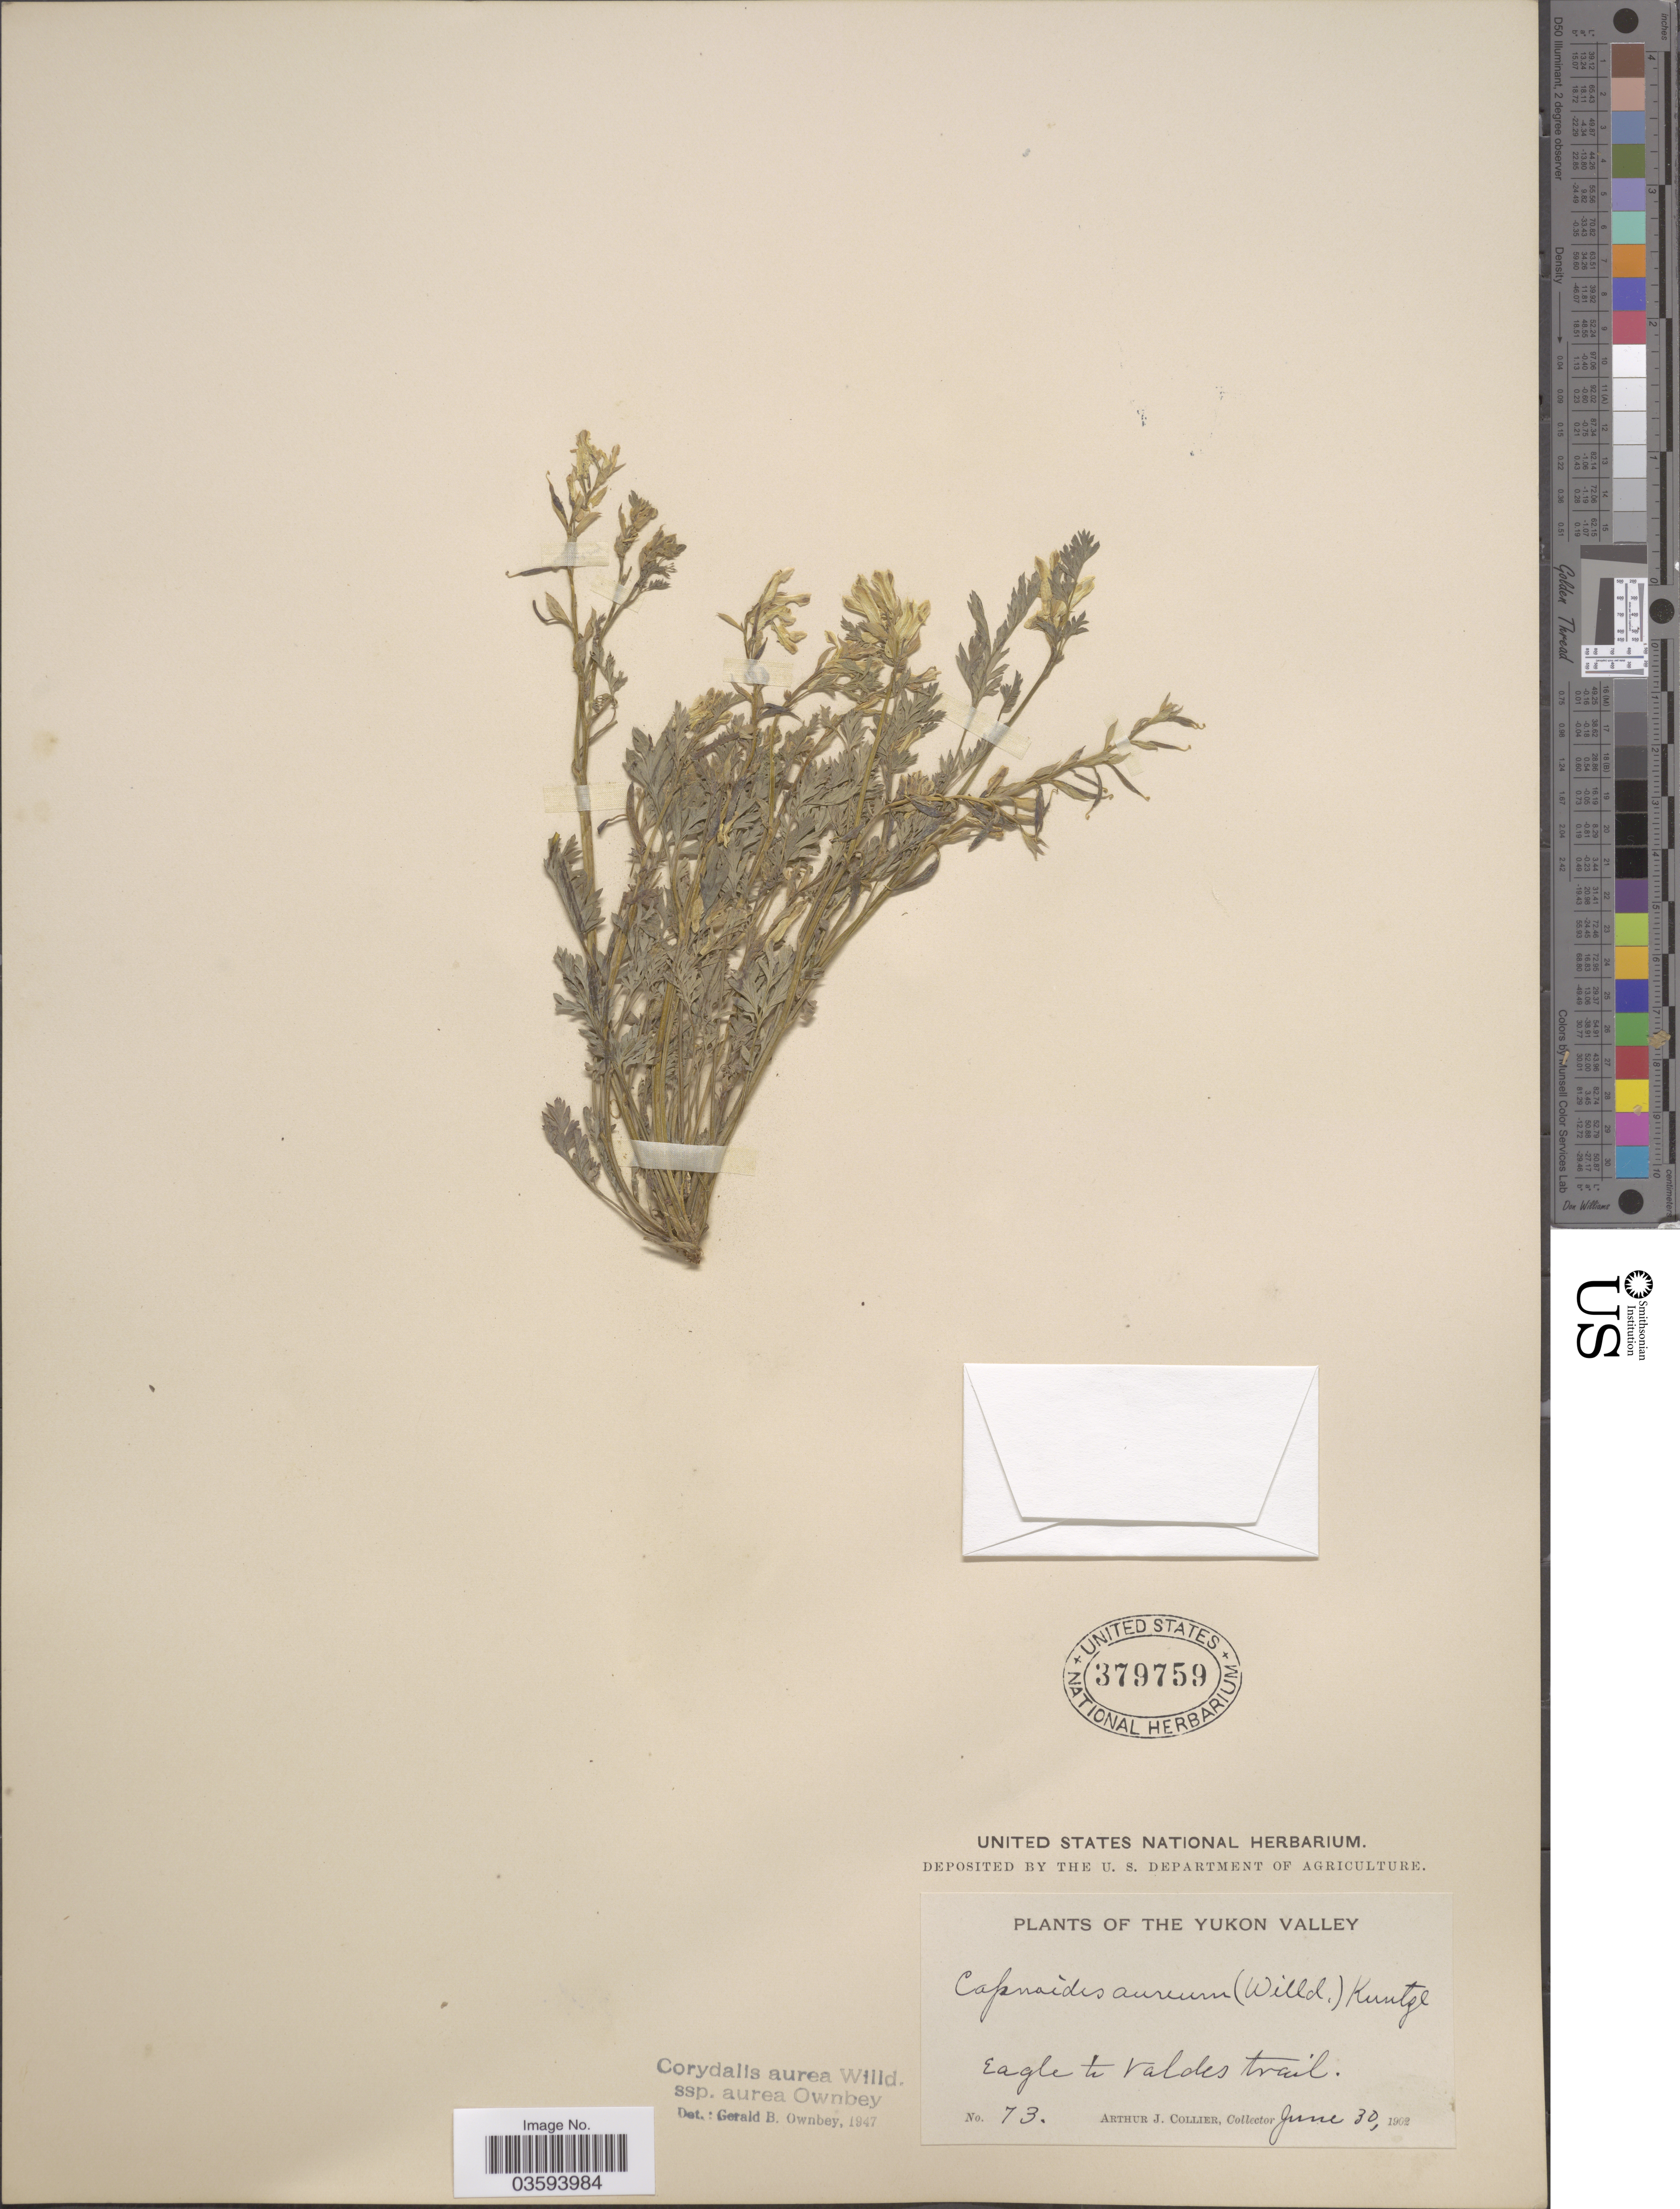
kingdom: Plantae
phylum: Tracheophyta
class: Magnoliopsida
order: Ranunculales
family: Papaveraceae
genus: Corydalis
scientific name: Corydalis aurea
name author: Willd.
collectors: A. Collier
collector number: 73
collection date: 1902-06-30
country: Canada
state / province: Yukon Territory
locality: The Yukon Valley. Eagle to Valdes trail.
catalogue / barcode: US 379759